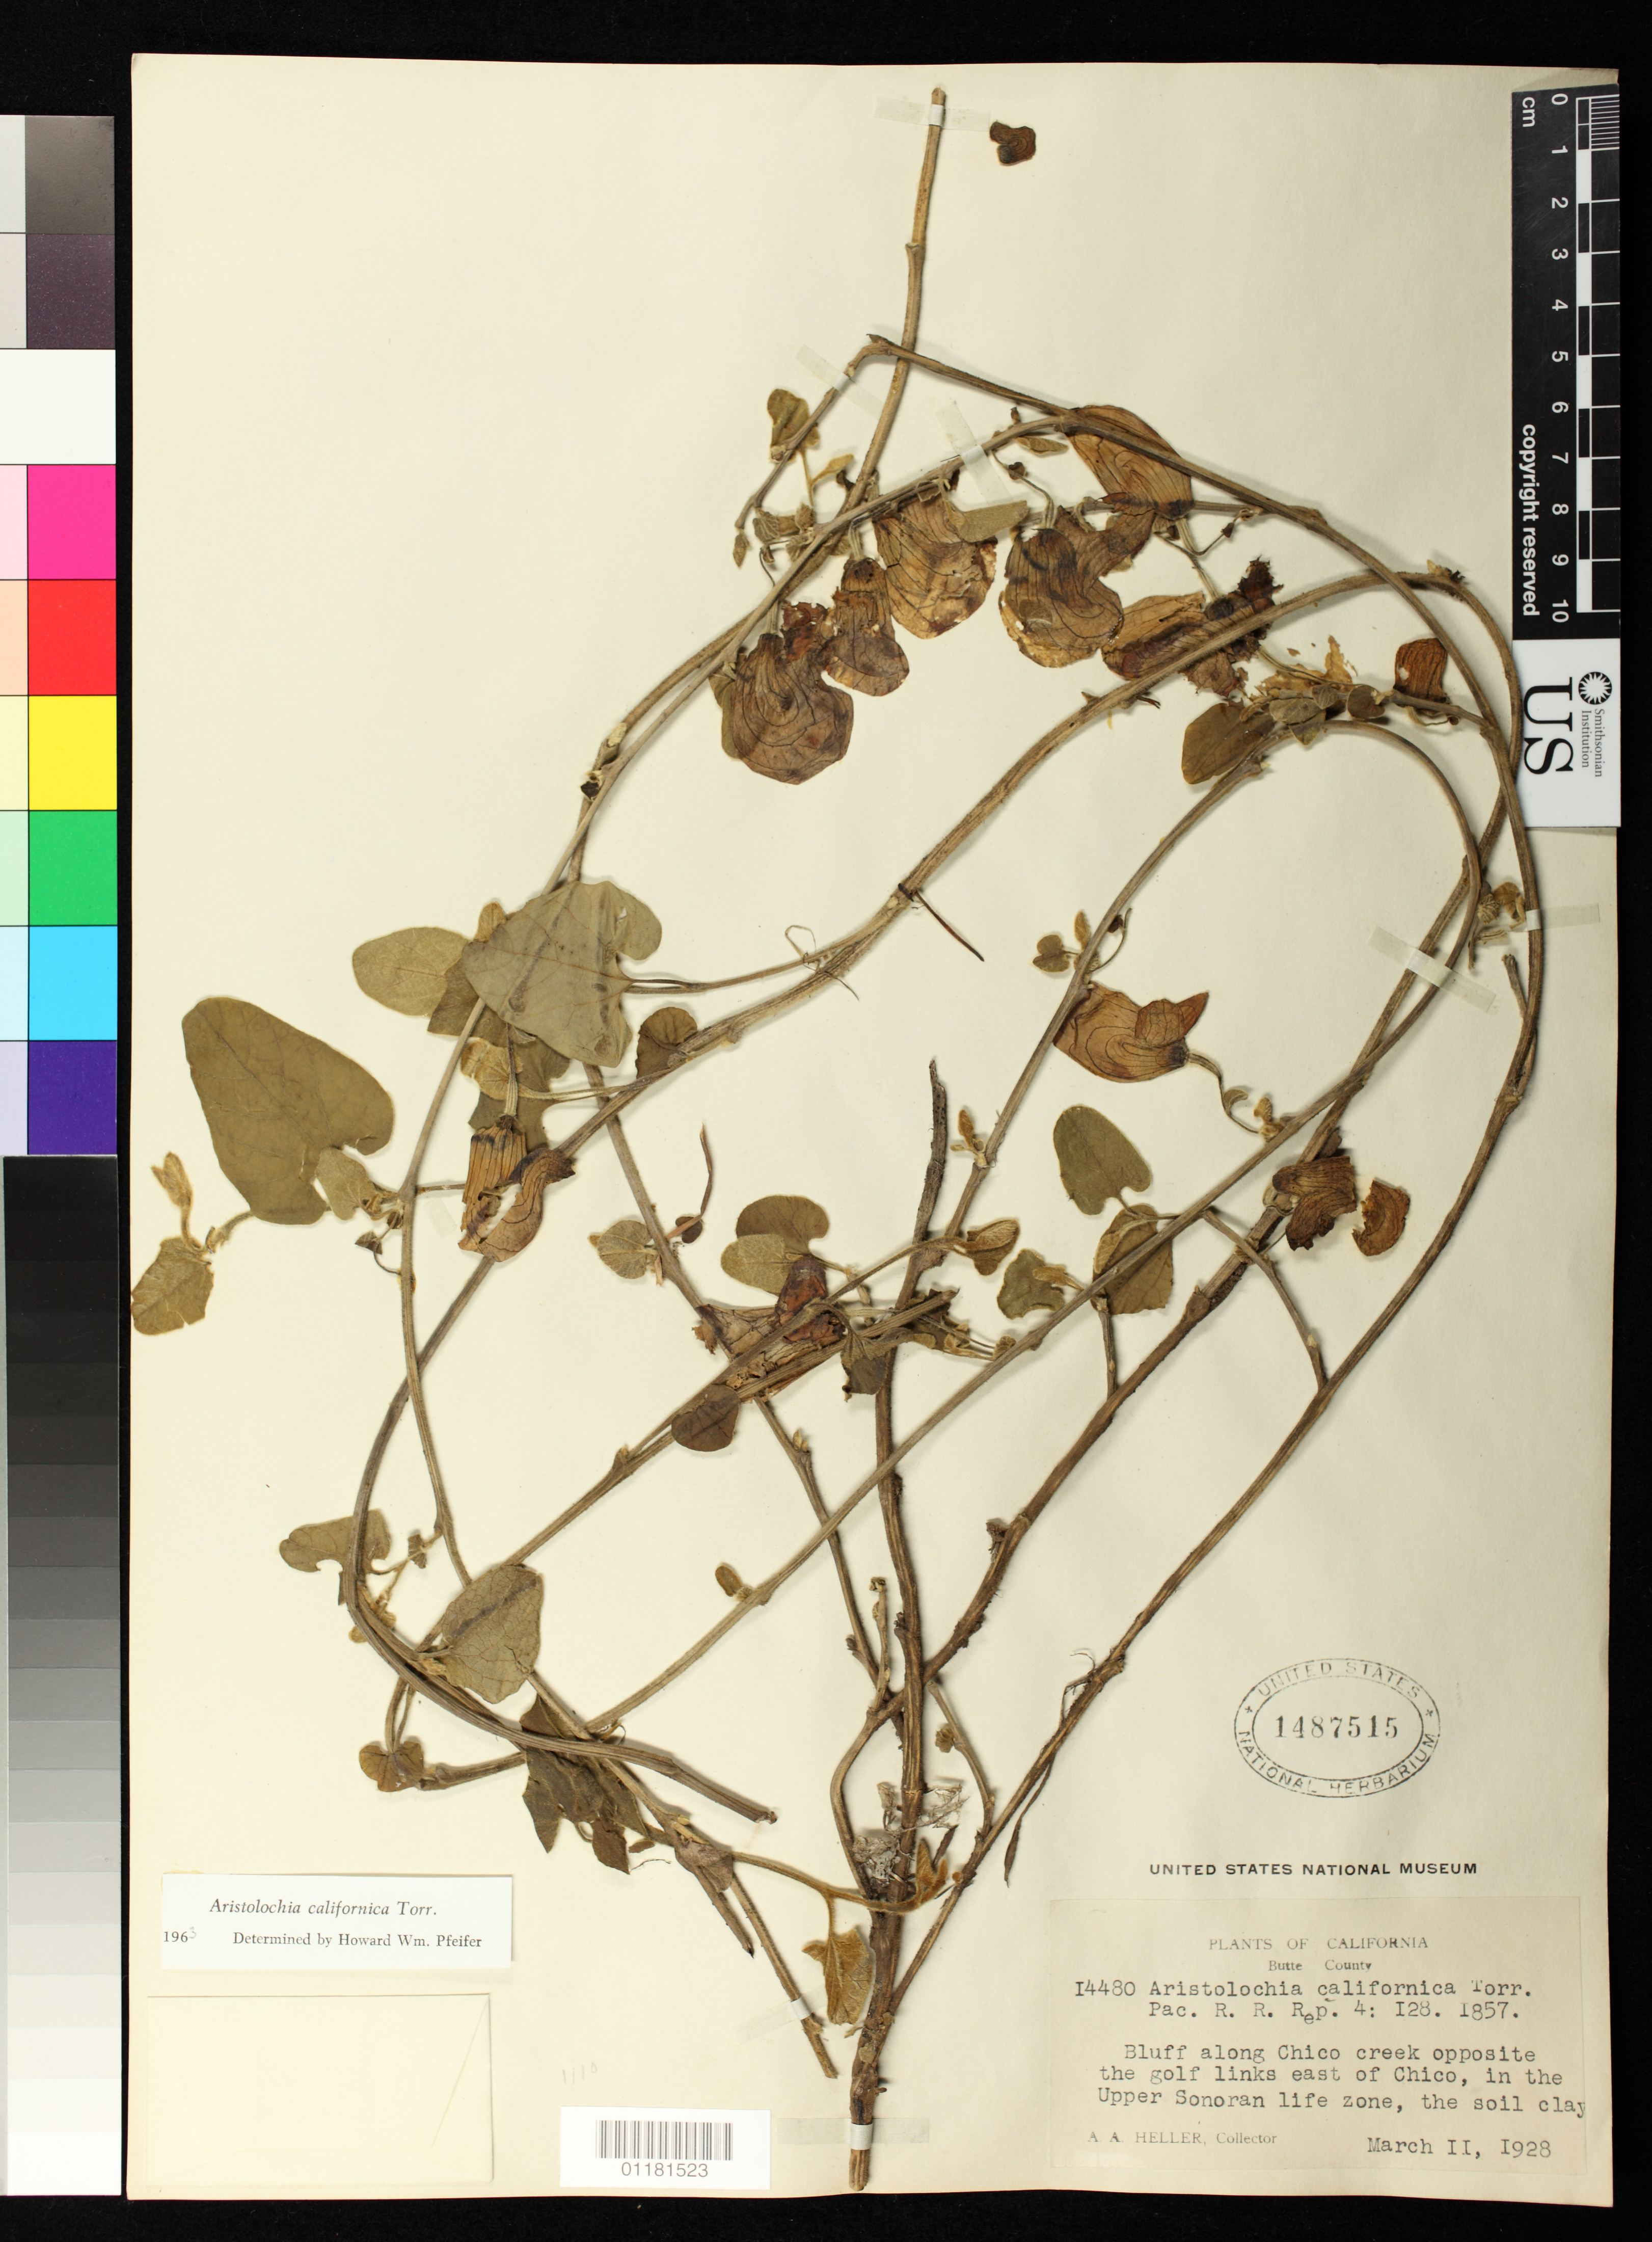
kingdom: Plantae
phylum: Tracheophyta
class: Magnoliopsida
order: Piperales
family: Aristolochiaceae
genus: Aristolochia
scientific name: Aristolochia californica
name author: Torr.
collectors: A. A. Heller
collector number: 14480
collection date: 1928-03-11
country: United States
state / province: California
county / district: Butte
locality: Bluff along Chico creek opposite the golf links east of Chico, in the Upper Sonoran life zone, the soil clay. Butte County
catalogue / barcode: US 1487515